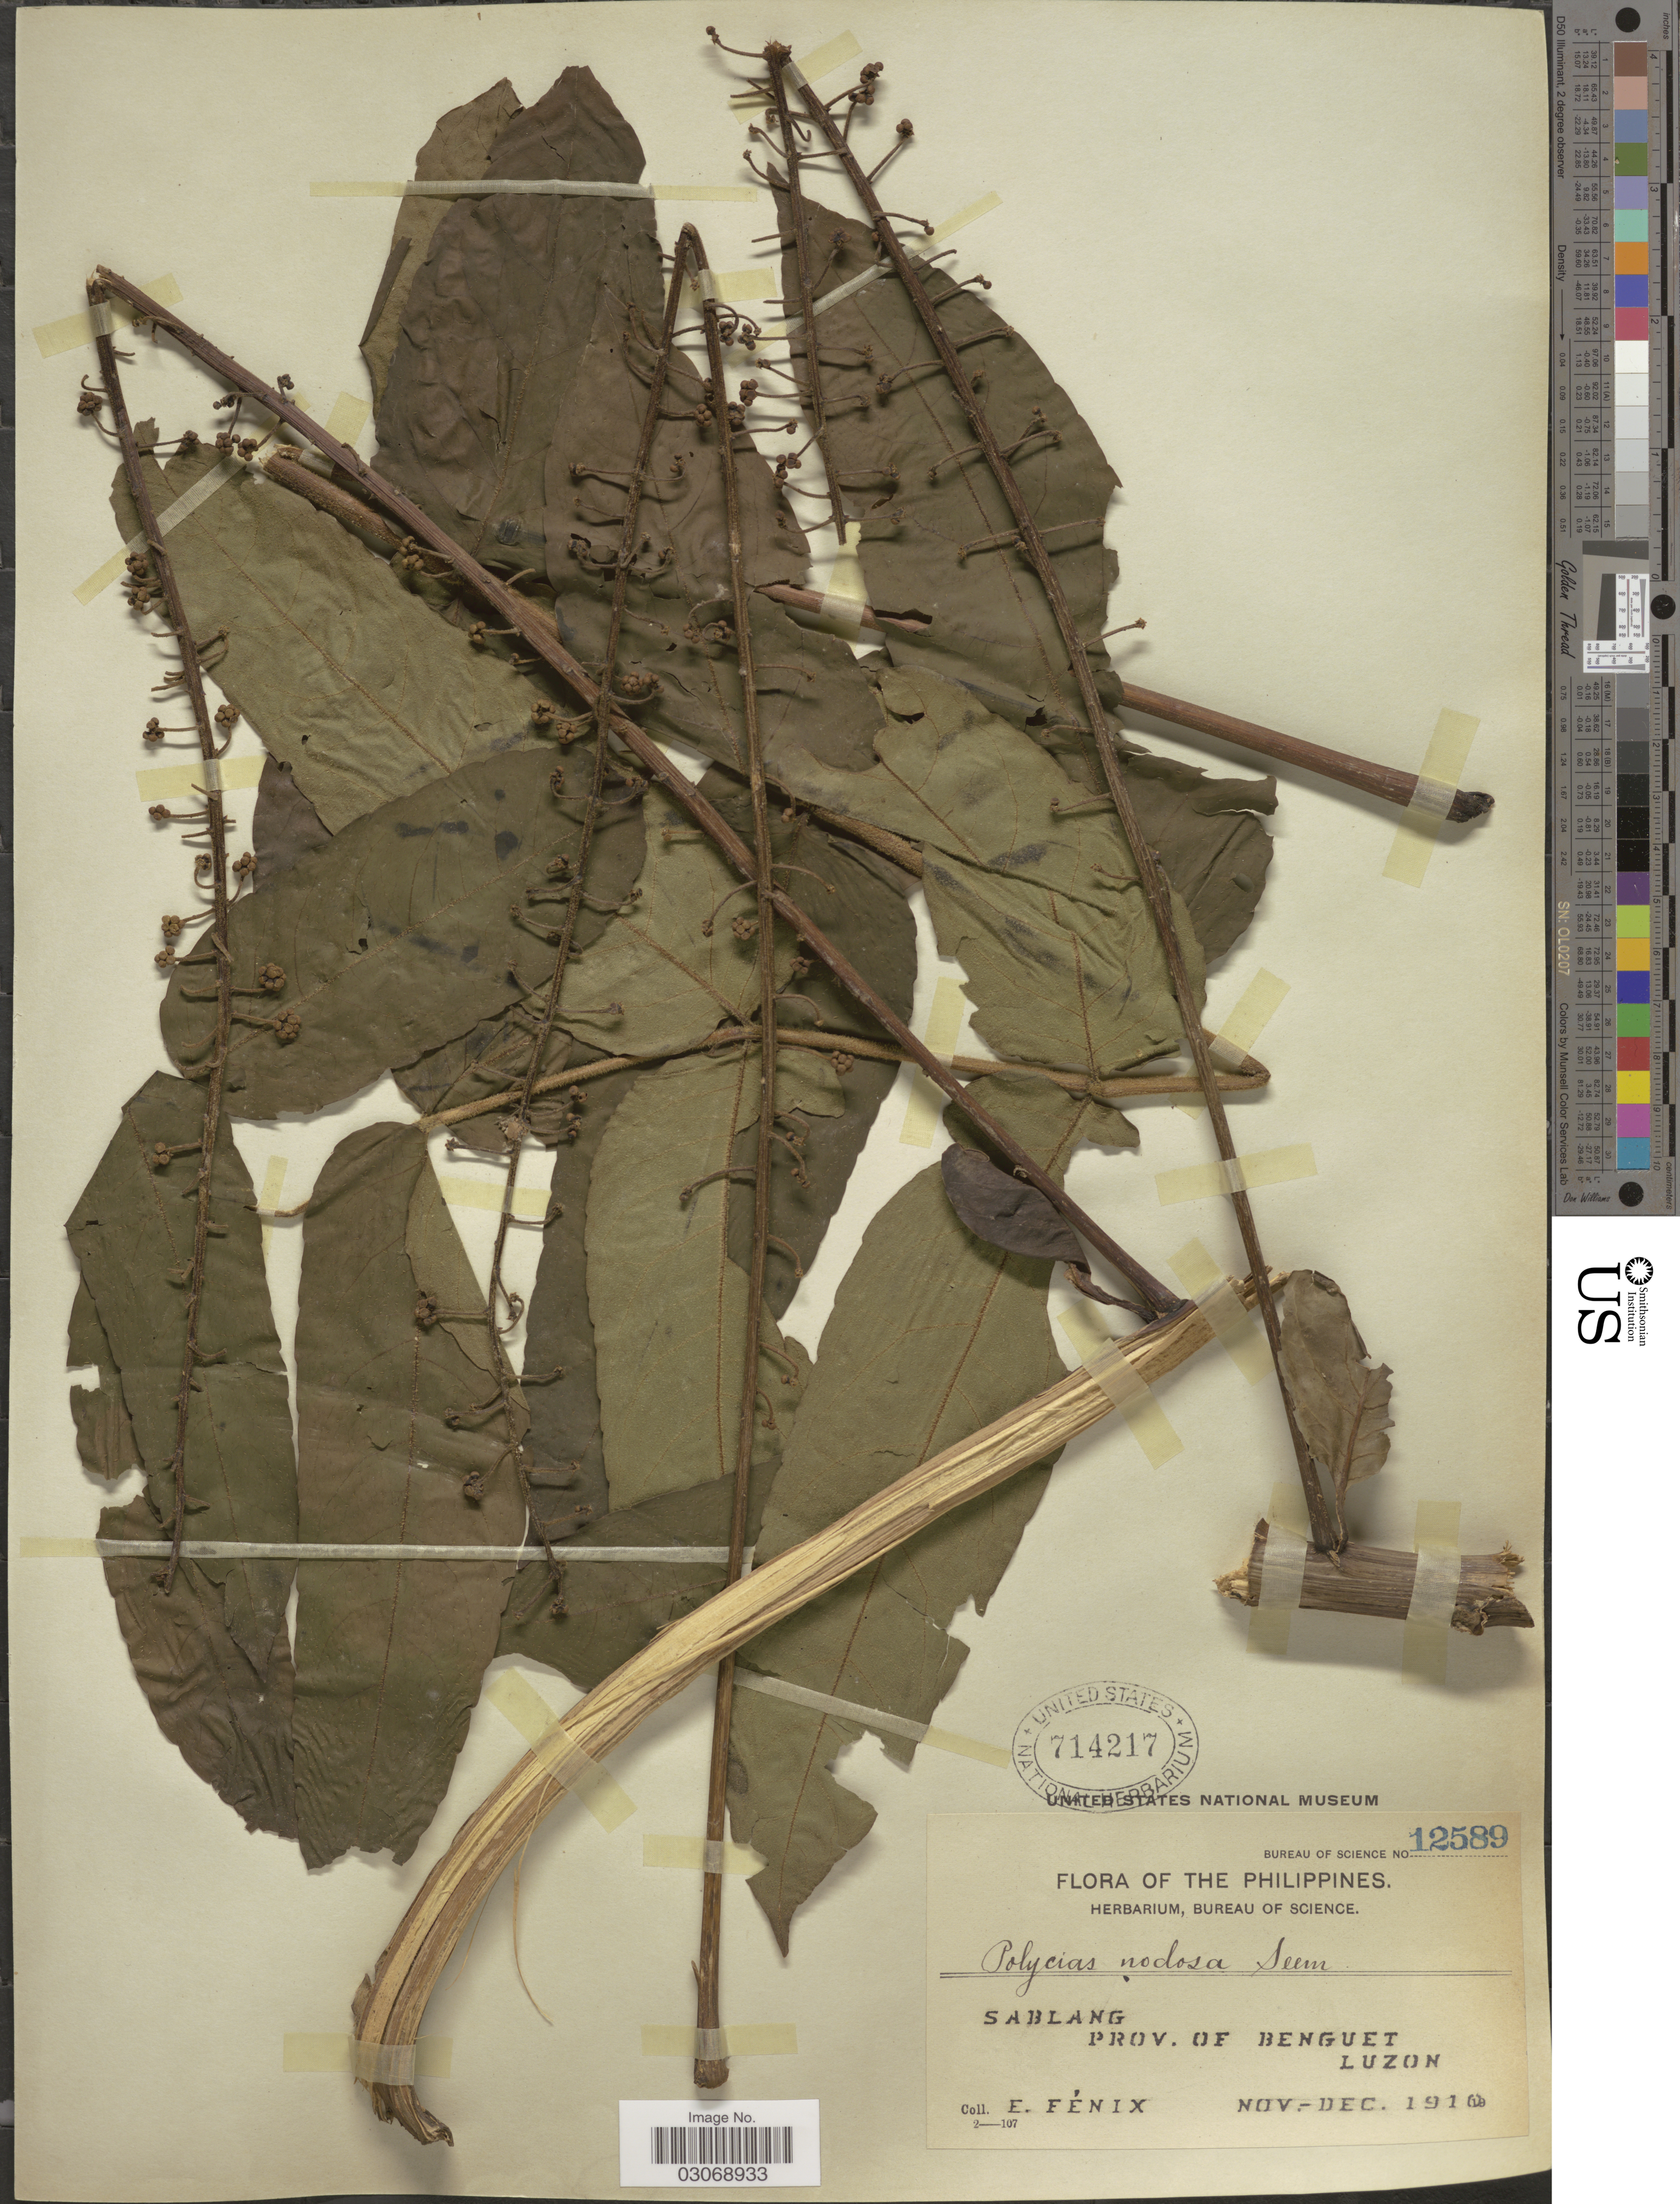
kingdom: Plantae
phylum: Tracheophyta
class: Magnoliopsida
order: Apiales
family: Araliaceae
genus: Polyscias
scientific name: Polyscias nodosa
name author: (Blume) Seem.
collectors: E. Fénix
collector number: Bureau of Science 12589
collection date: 1910-11/1910-12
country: Philippines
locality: Sablang. Prov. of Benguet. Luzon.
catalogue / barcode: US 714217